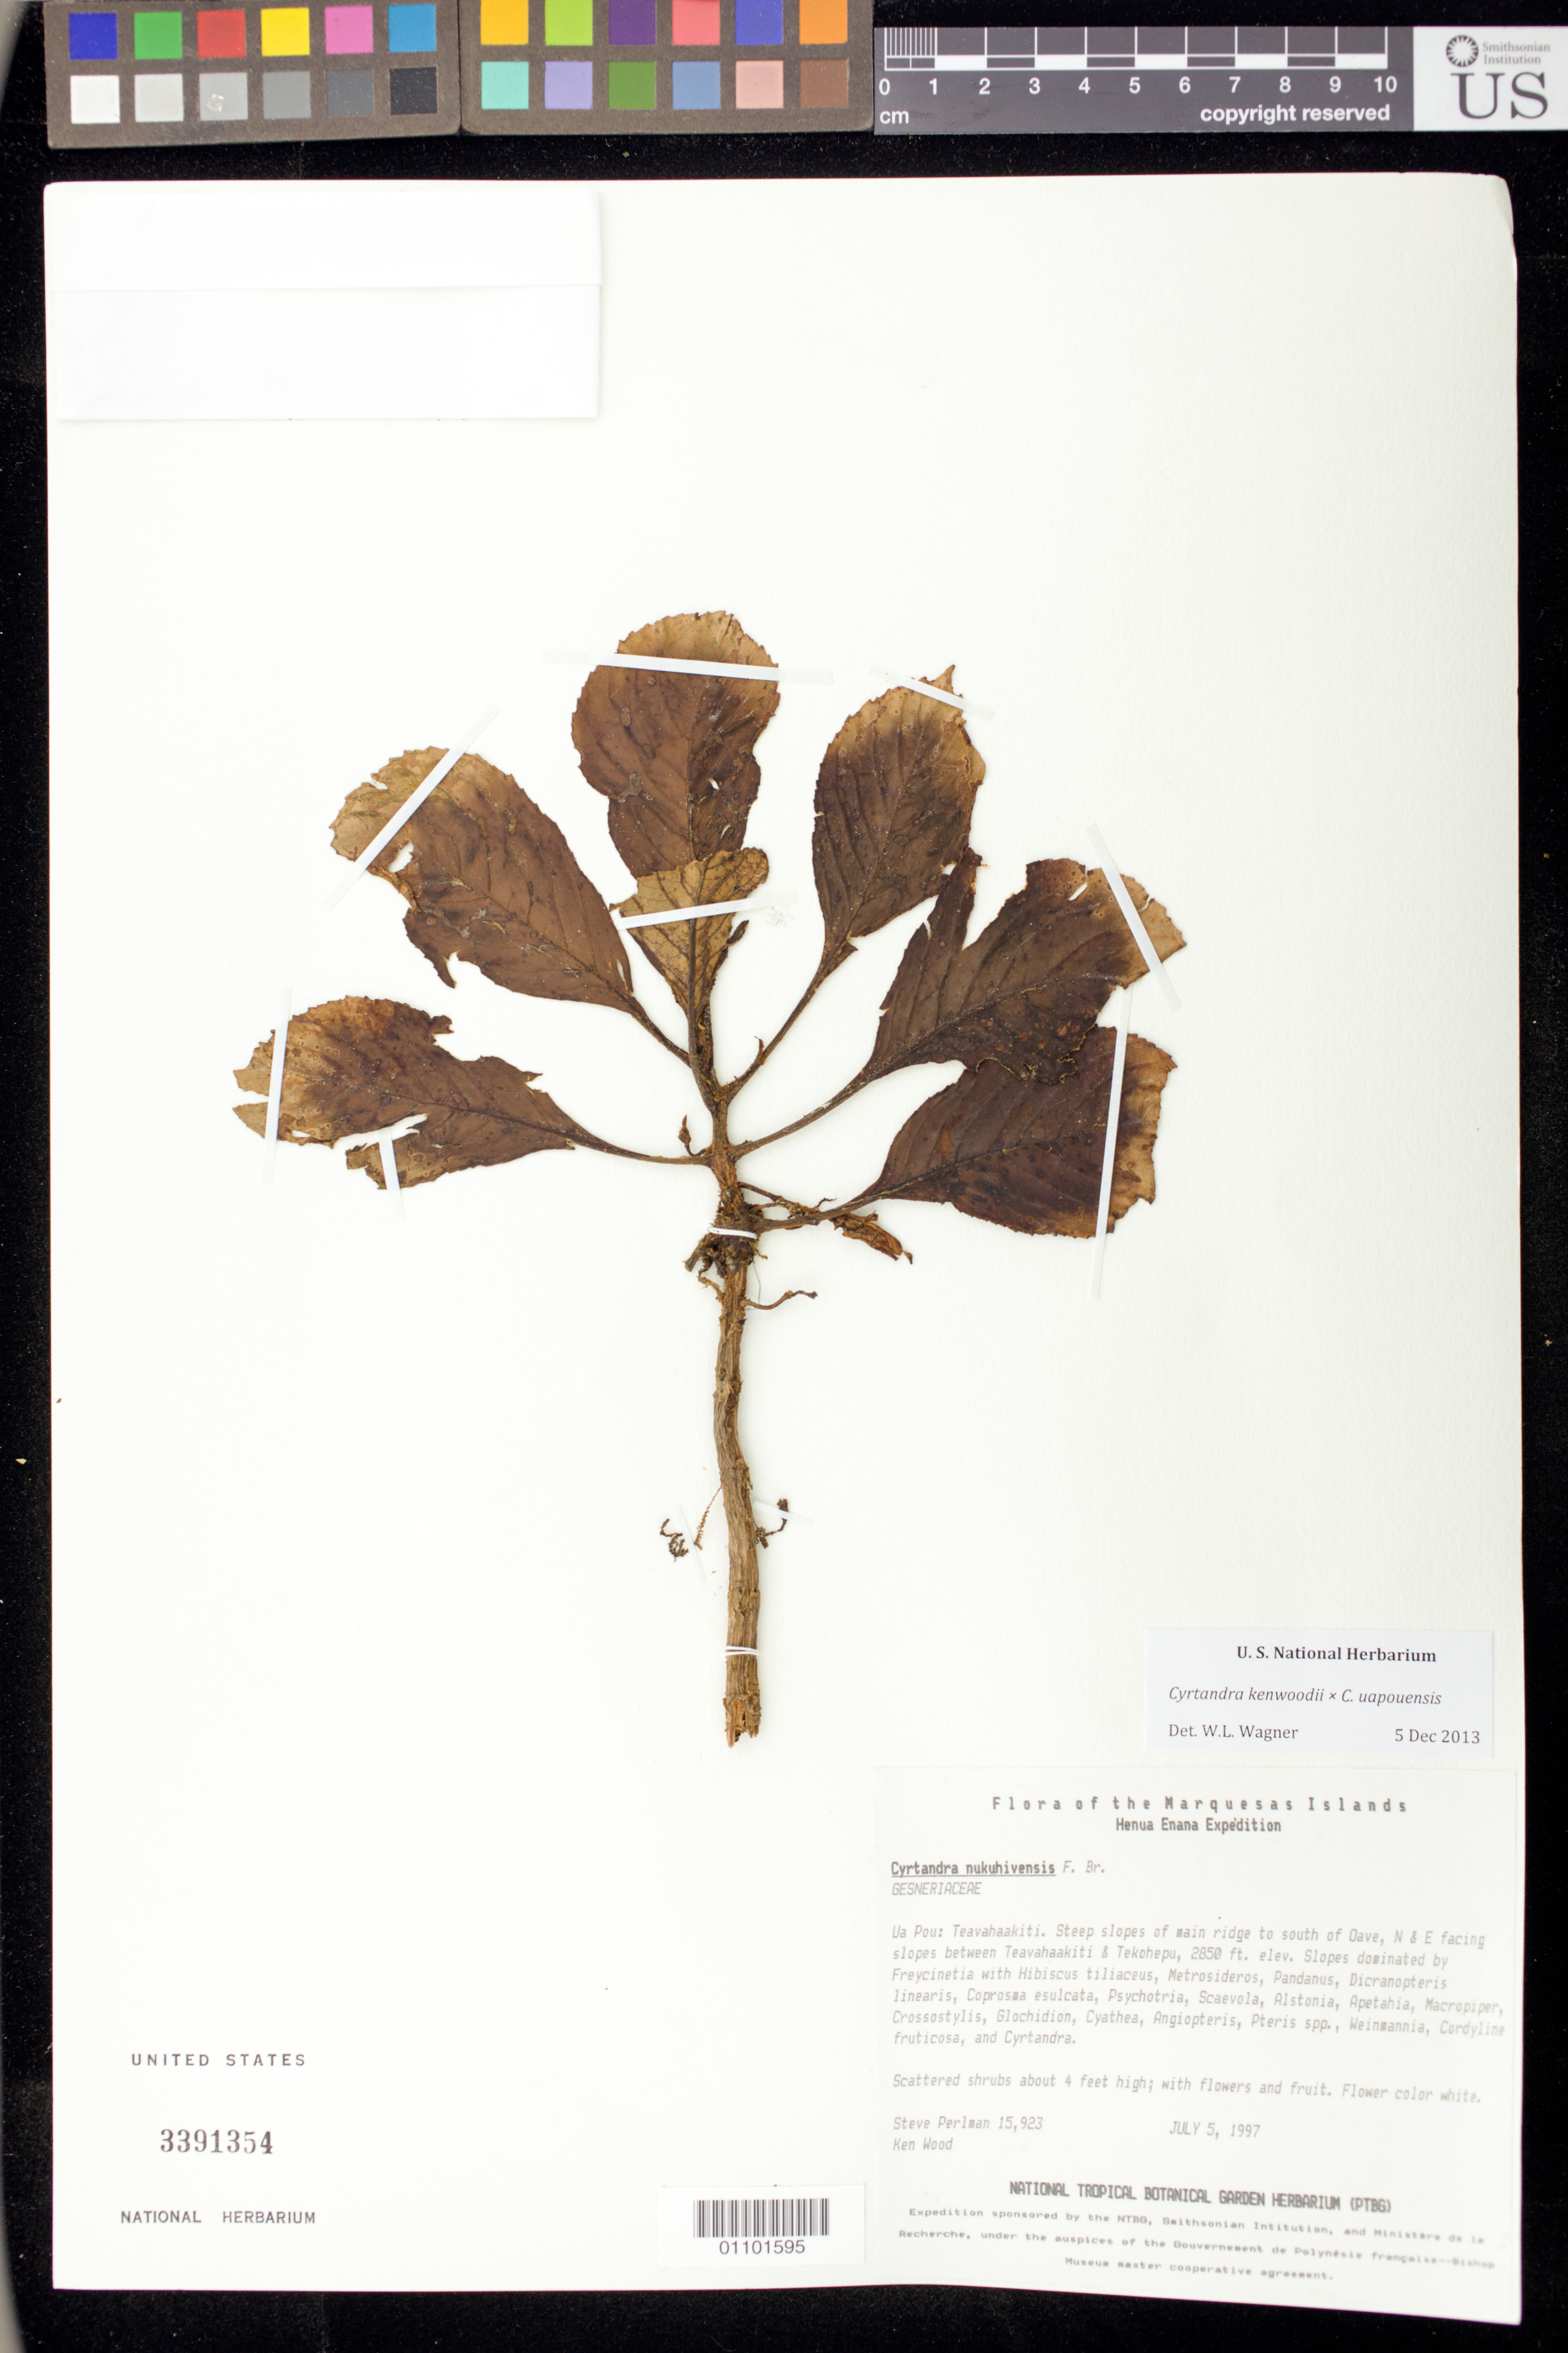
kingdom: Plantae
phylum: Tracheophyta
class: Magnoliopsida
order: Lamiales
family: Gesneriaceae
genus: Cyrtandra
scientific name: Cyrtandra kenwoodii x C. uapouensis W.L. Wagner & Lorence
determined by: Wagner, W. L., (BOT), Smithsonian Institution - National Museum of Natural History (UNITED STATES)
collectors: S. P. Perlman & K. R. Wood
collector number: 15923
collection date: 1997-07-05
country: French Polynesia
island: Ua Pou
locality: Teavahaakiti, steep slopes of main ridge to S of Oave, N & E facing cliffs between Teavahaakiti & Tekohepu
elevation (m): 869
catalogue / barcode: US 3391354